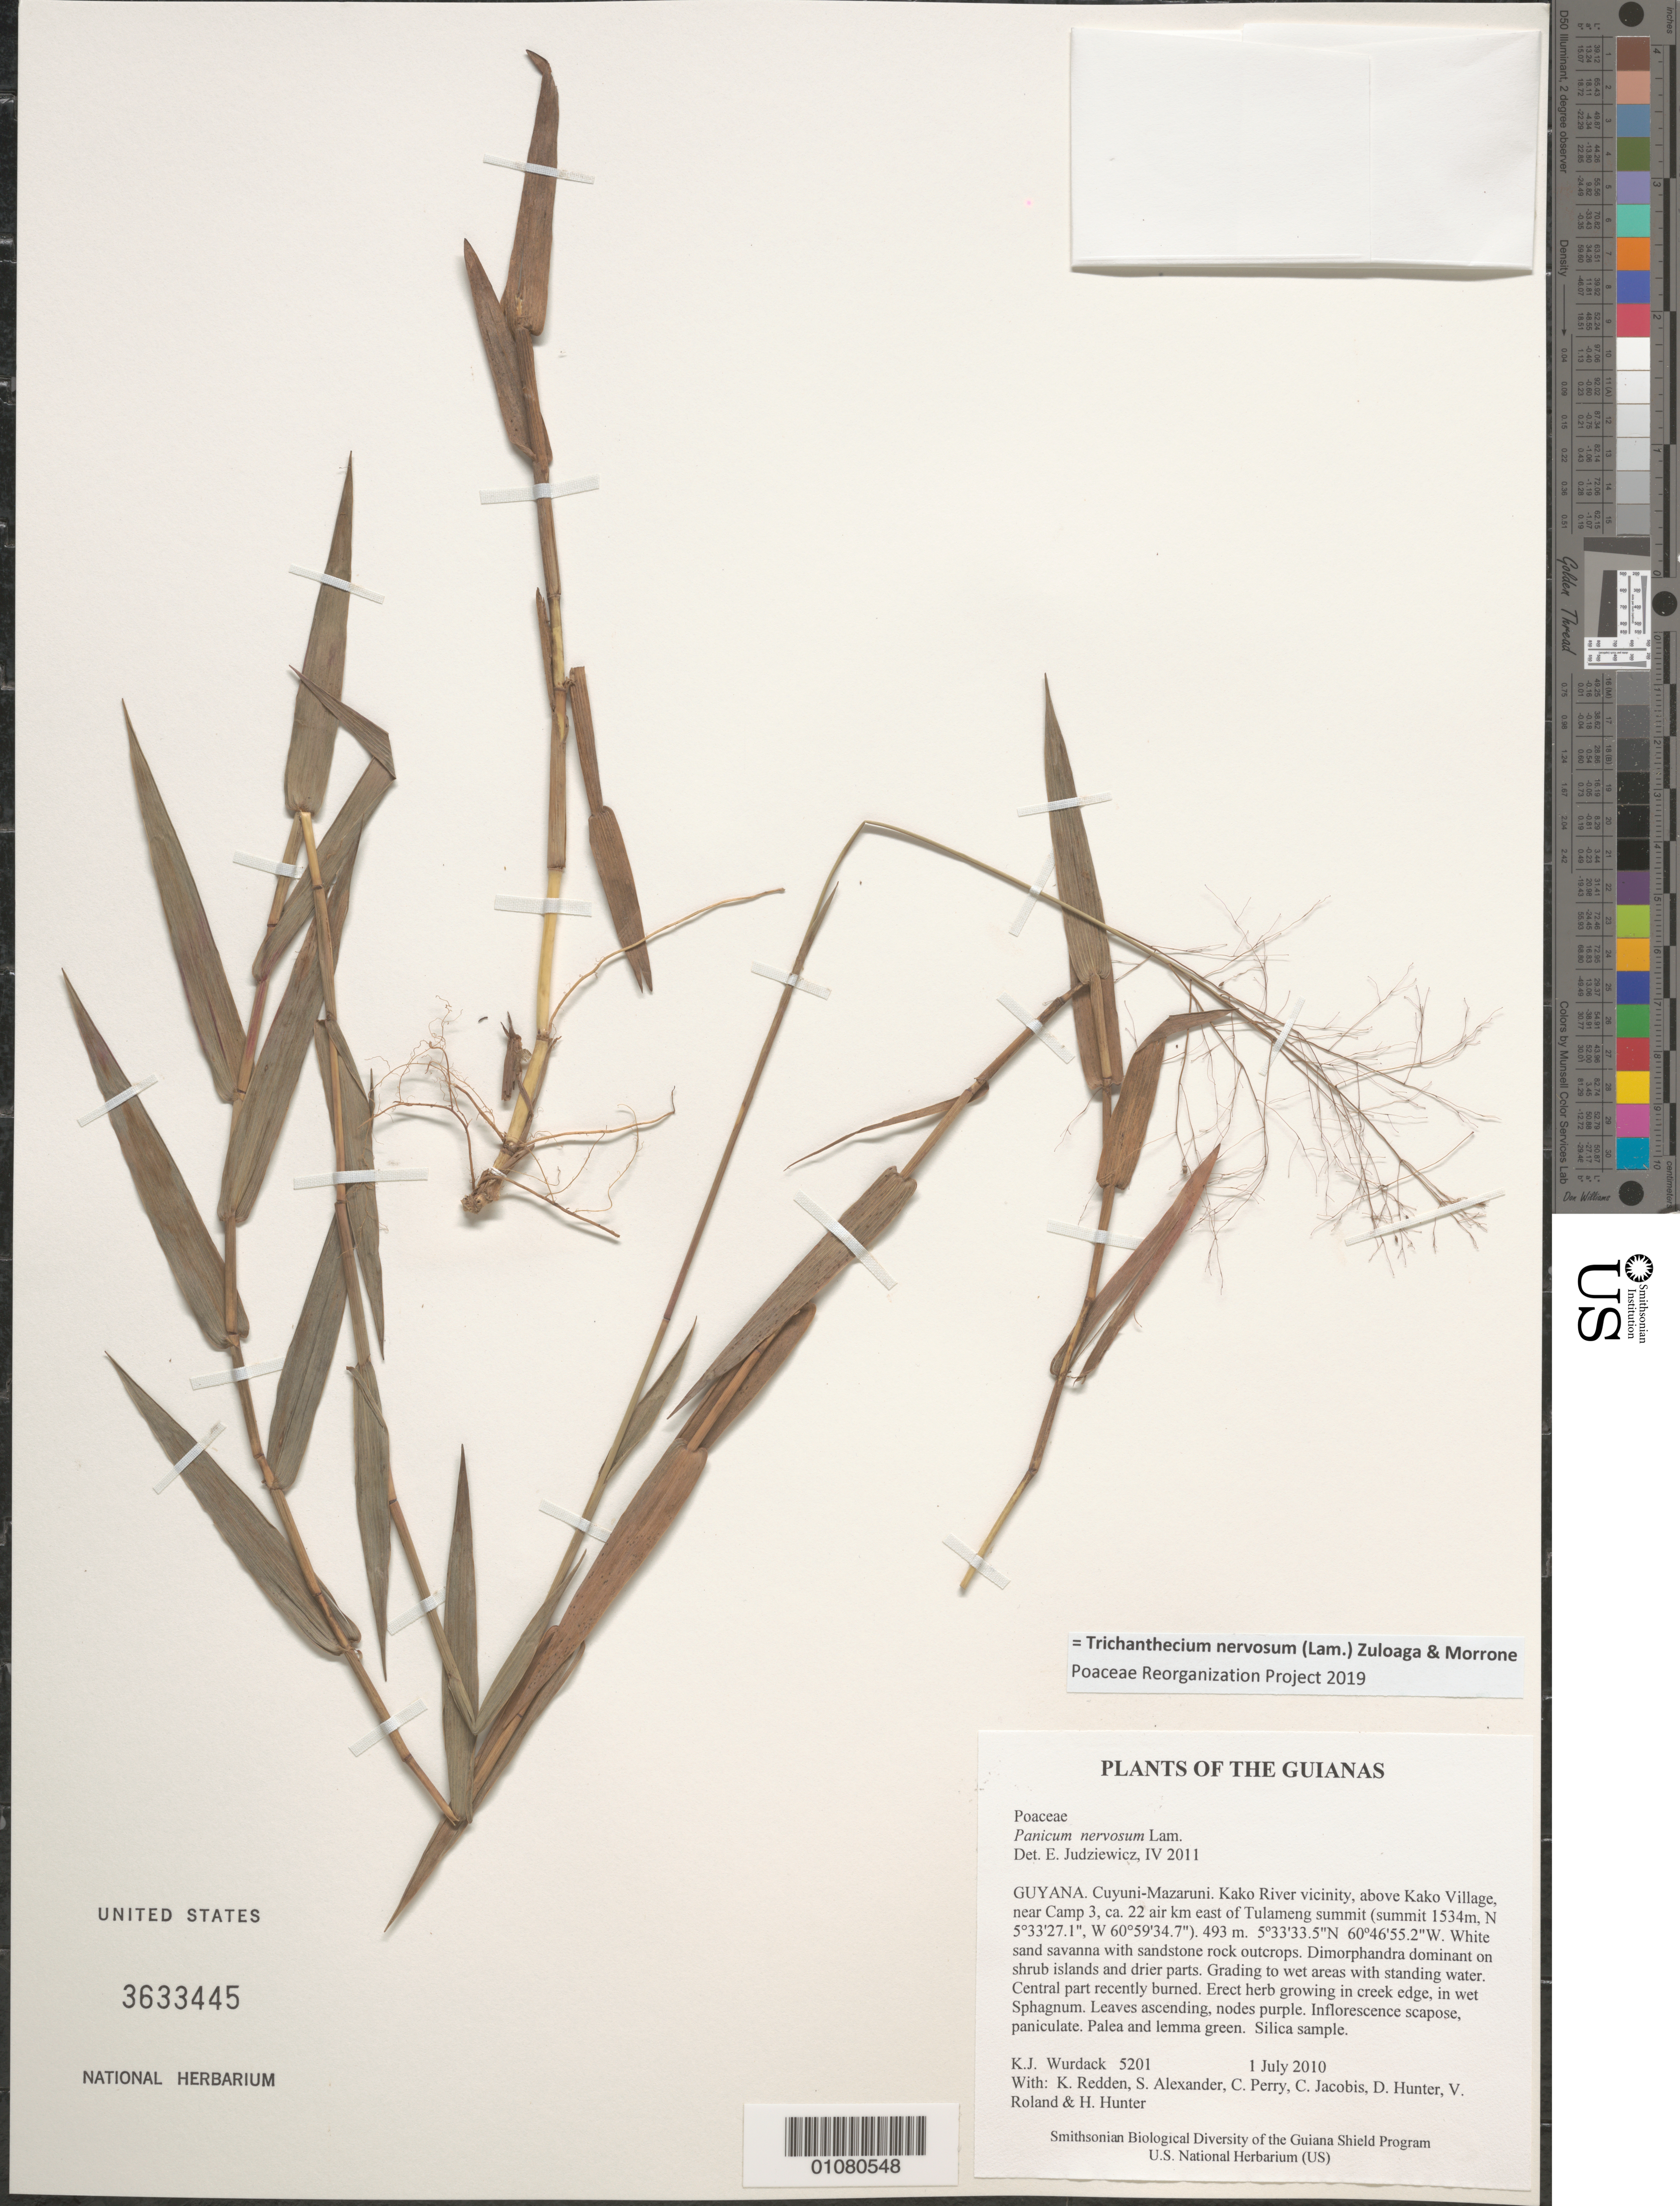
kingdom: Plantae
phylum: Tracheophyta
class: Liliopsida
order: Poales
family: Poaceae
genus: Trichanthecium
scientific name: Trichanthecium nervosum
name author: (Lam.) Zuloaga & Morrone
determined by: Poaceae Reorganization Project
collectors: K. Wurdack, K. M. Redden, S. N. Alexander, C. Perry, C. Jacobis, D. Hunter, V. Roland & H. Hunter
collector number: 5201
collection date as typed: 1 July 2010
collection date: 2010-07-01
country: Guyana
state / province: Cuyuni-Mazaruni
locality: Kako River vicinity, above Kako Village, near Camp 3, ca. 22 air km east of Tulameng summit (summit 1534m, N 5°33'27.1", W 60°59'34.7")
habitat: White sand savanna with sandstone rock outcrops. Dimorphandra dominant on shrub islands and drier parts. Grading to wet areas with standing water. Central part recently burned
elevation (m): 493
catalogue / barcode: US 3633445